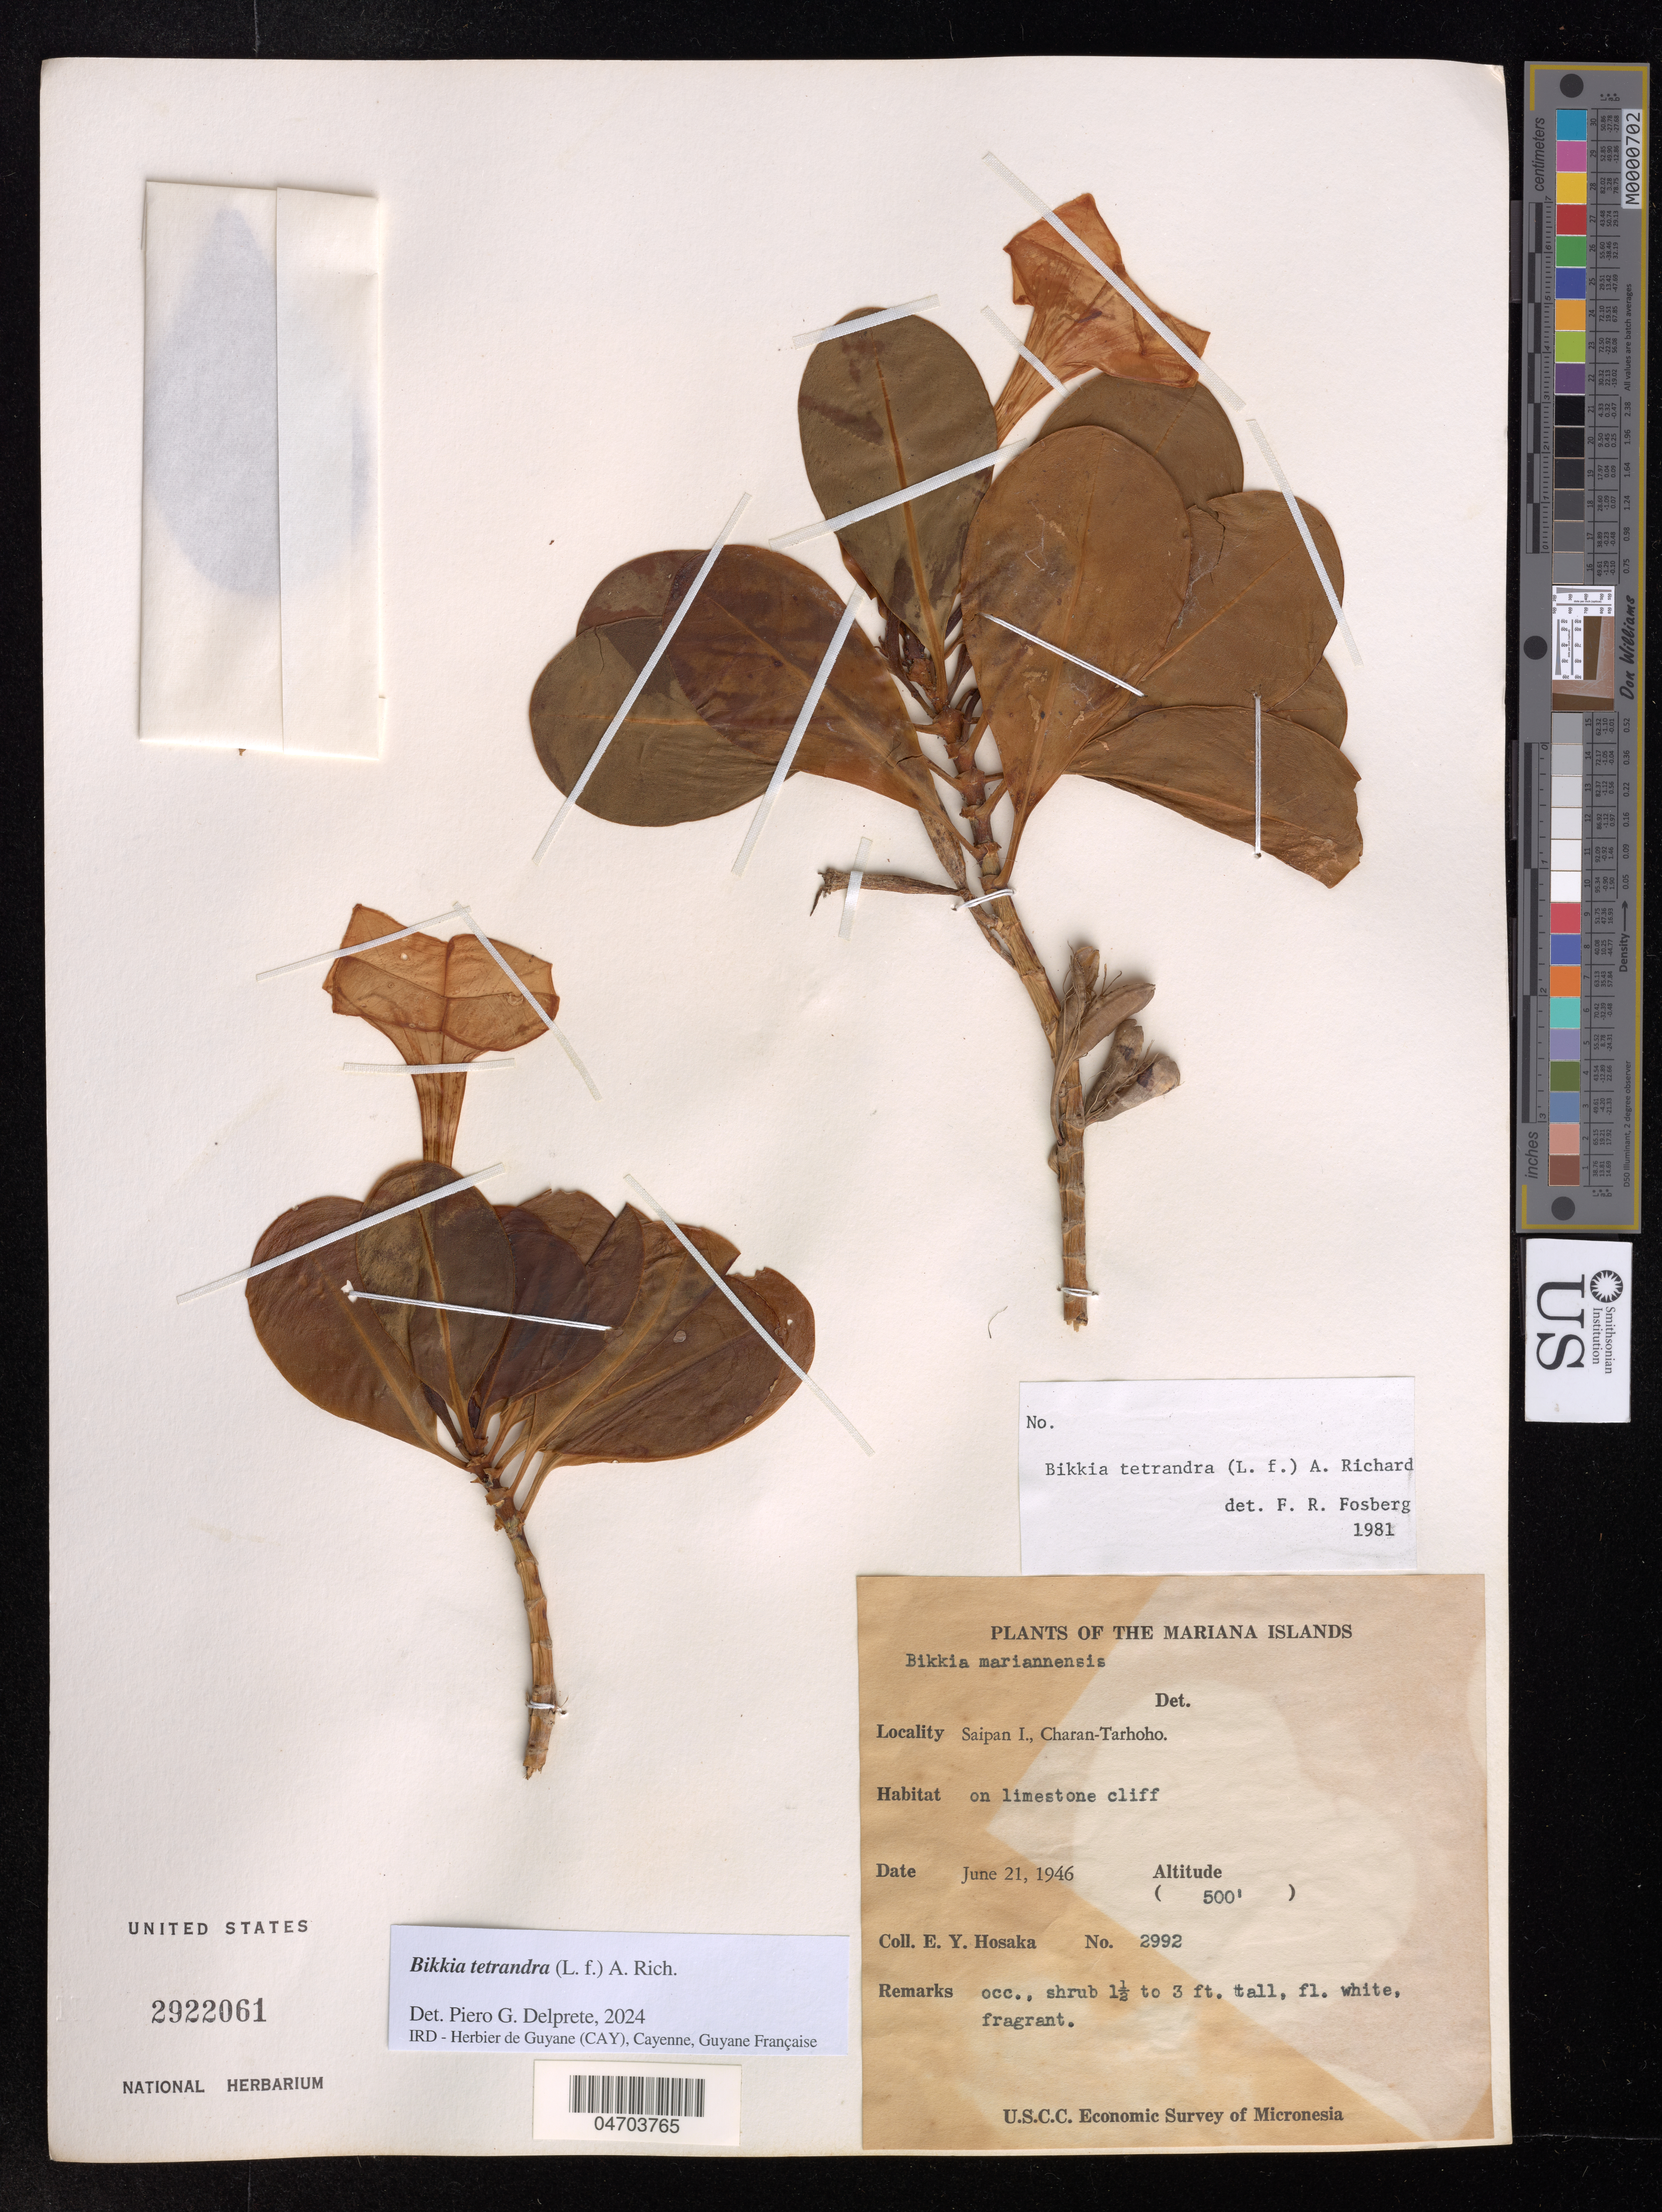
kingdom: Plantae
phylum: Tracheophyta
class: Magnoliopsida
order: Gentianales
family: Rubiaceae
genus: Bikkia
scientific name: Bikkia tetrandra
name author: (L. f.) A. Rich.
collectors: E. Hosaka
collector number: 2992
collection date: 1946-06-21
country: Northern Mariana Islands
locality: Saipan I., Charan-Tarhoho.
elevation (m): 152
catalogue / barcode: US 2922061